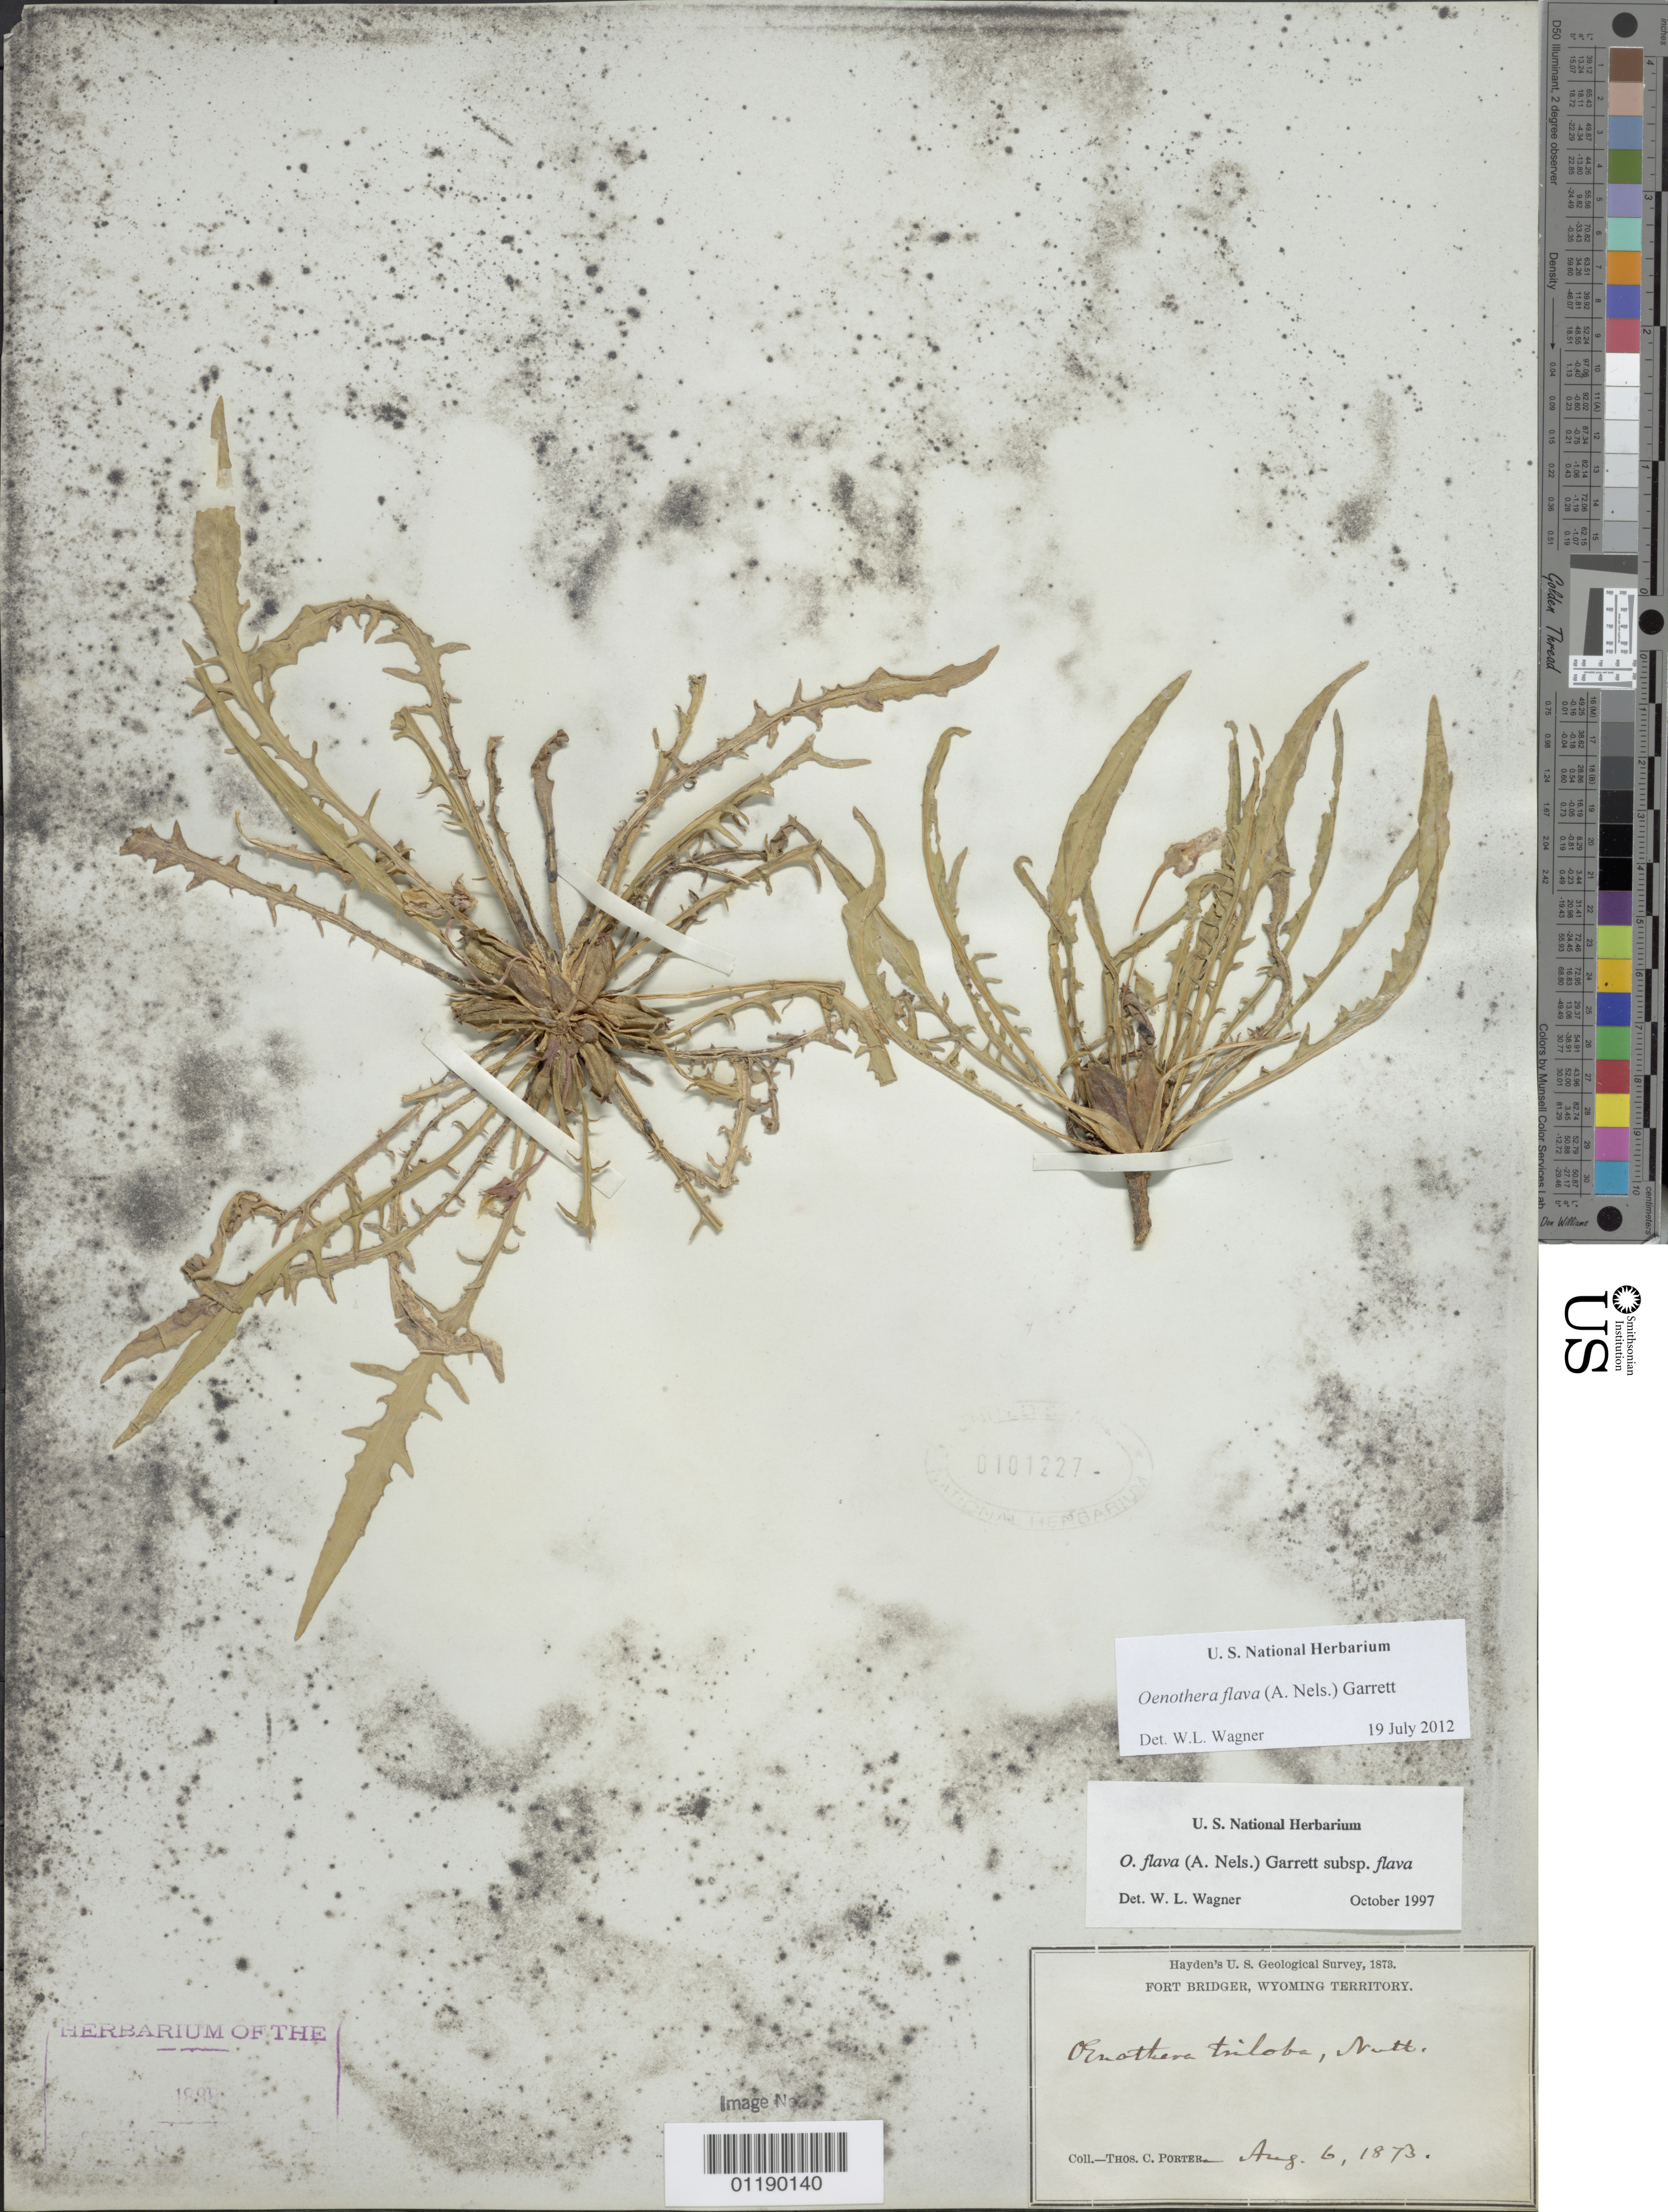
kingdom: Plantae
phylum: Tracheophyta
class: Magnoliopsida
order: Myrtales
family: Onagraceae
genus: Oenothera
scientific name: Oenothera flava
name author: (A. Nelson) Garrett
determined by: Wagner, W. L., (BOT), Smithsonian Institution - National Museum of Natural History (UNITED STATES)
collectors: T. C. Porter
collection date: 1873-07/1873-08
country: United States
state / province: Wyoming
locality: Fort Bridger.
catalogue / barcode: US 101227